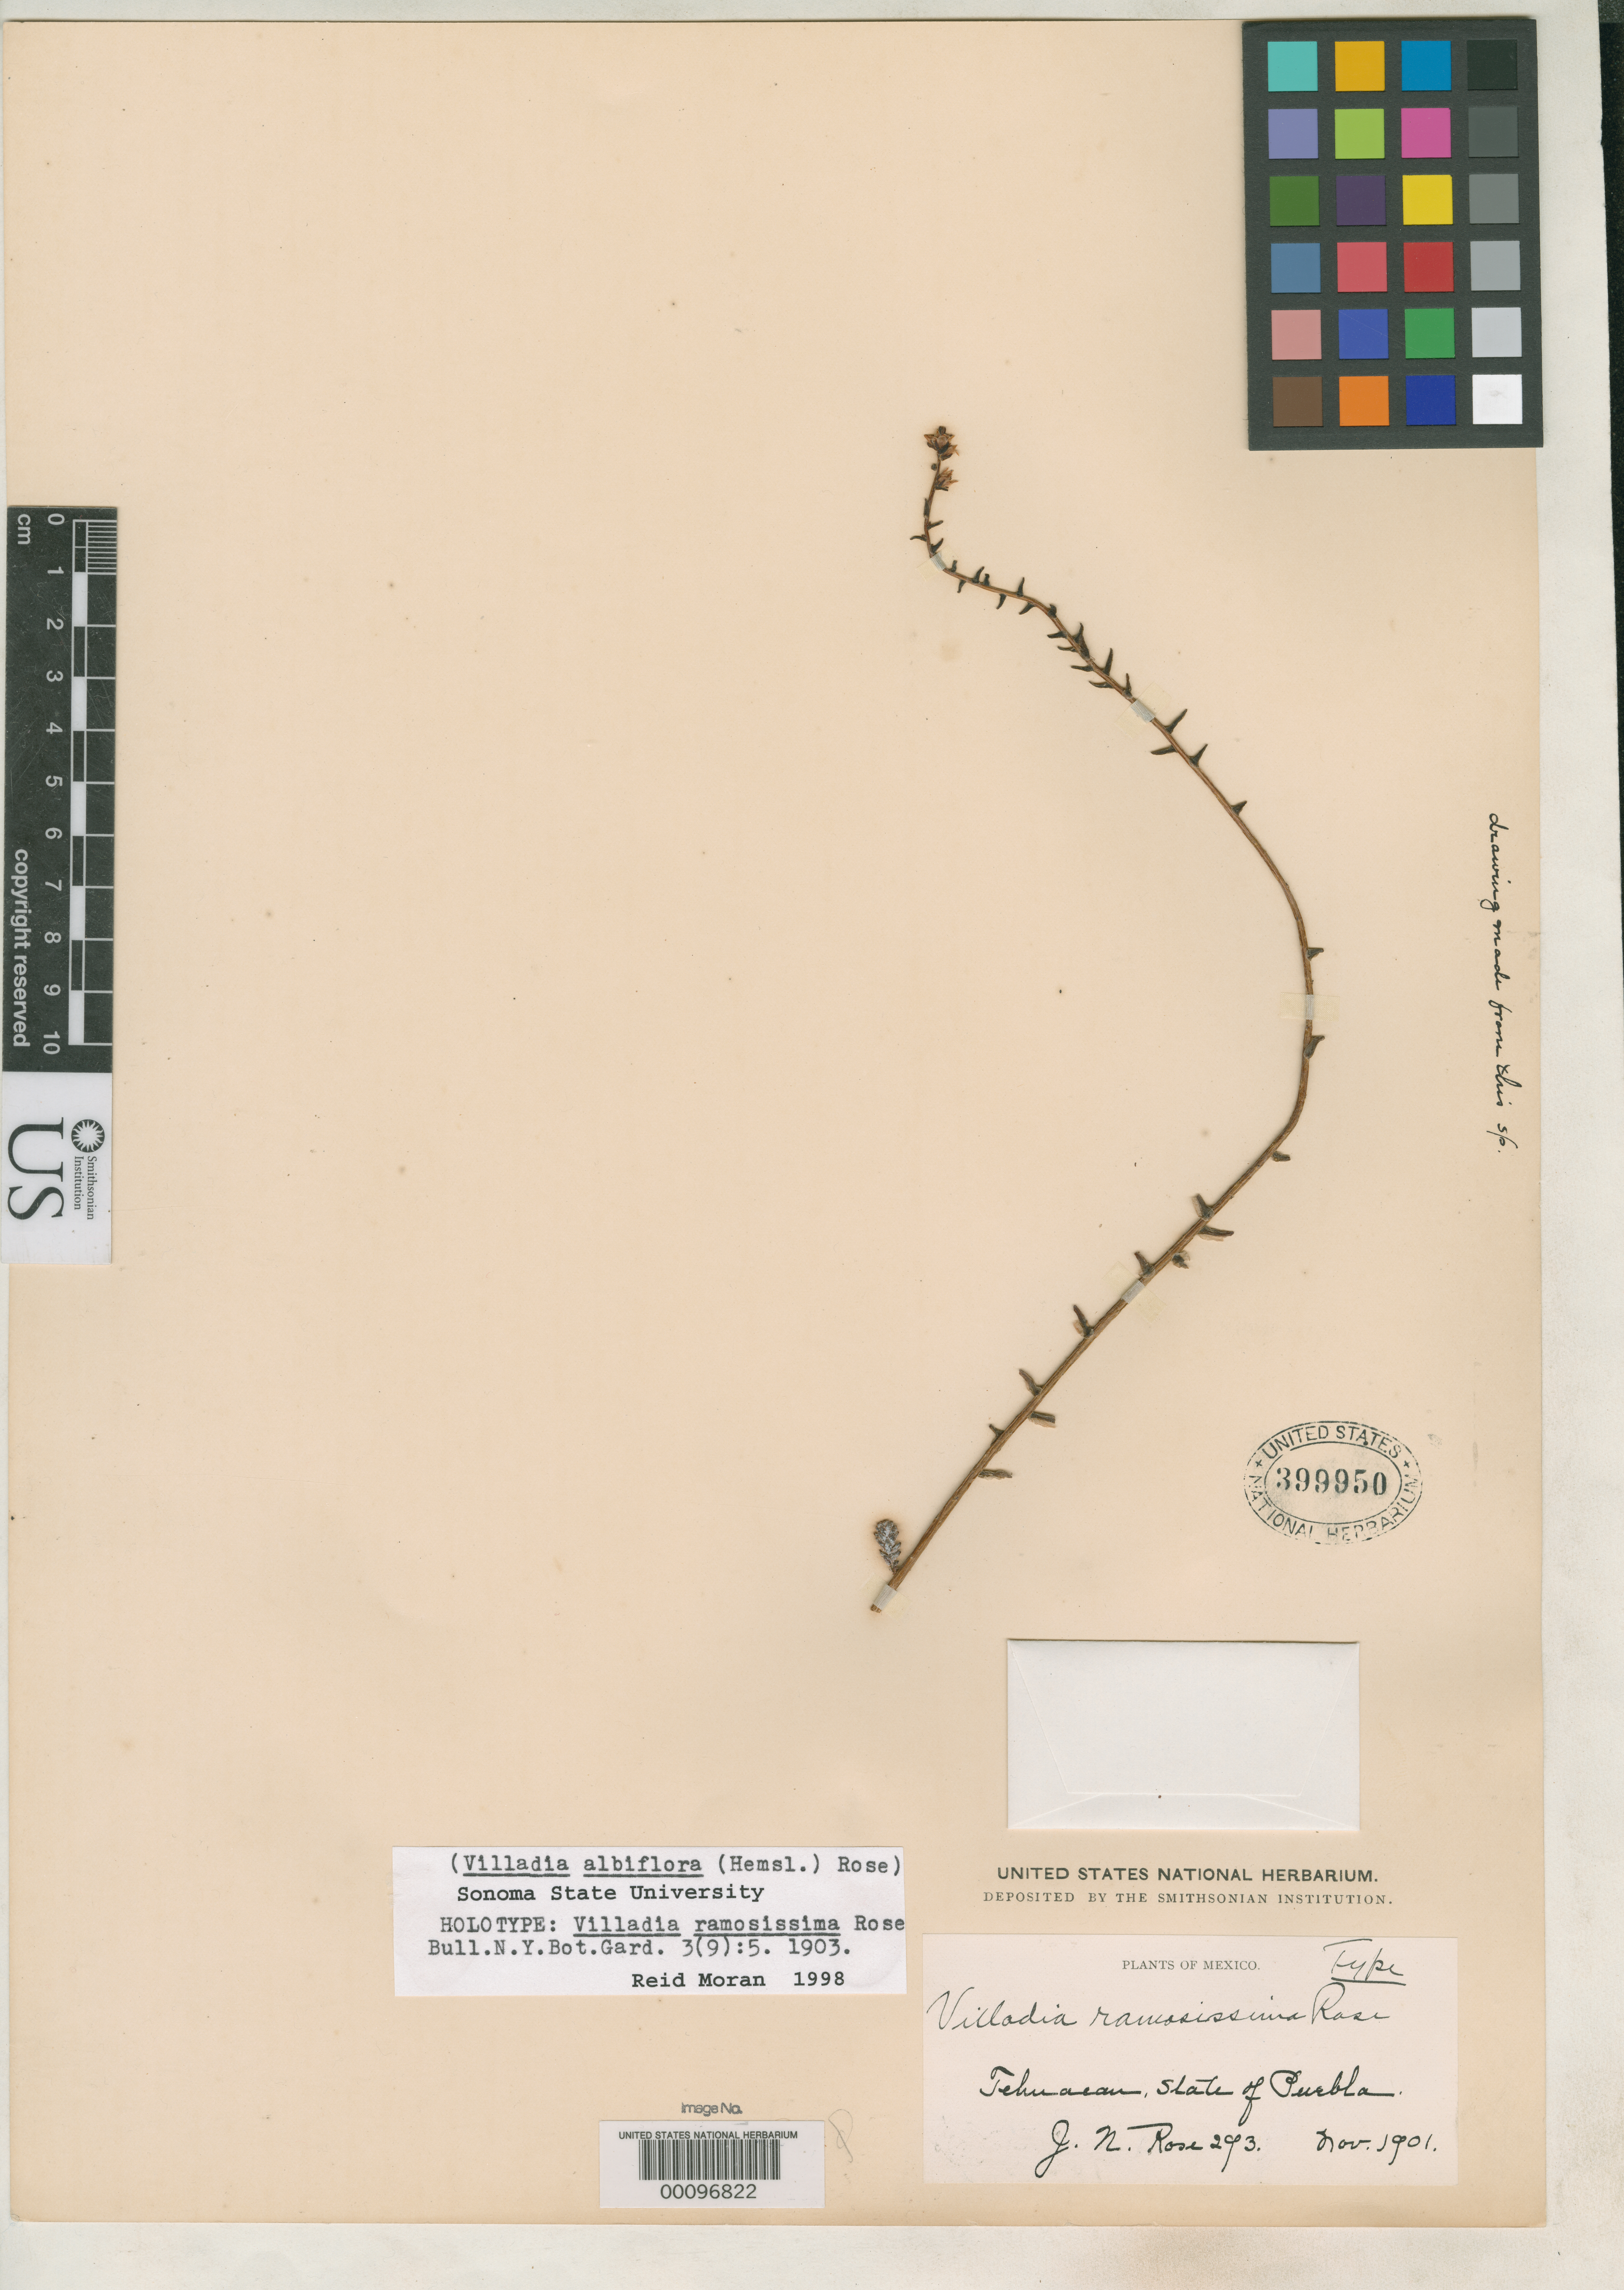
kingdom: Plantae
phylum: Tracheophyta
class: Magnoliopsida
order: Saxifragales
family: Crassulaceae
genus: Villadia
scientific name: Villadia ramosissima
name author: Rose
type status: Holotype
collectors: J. N. Rose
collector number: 6417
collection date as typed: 1901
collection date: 1901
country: Mexico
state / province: Puebla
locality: Near Tehuacan.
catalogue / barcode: US 399950